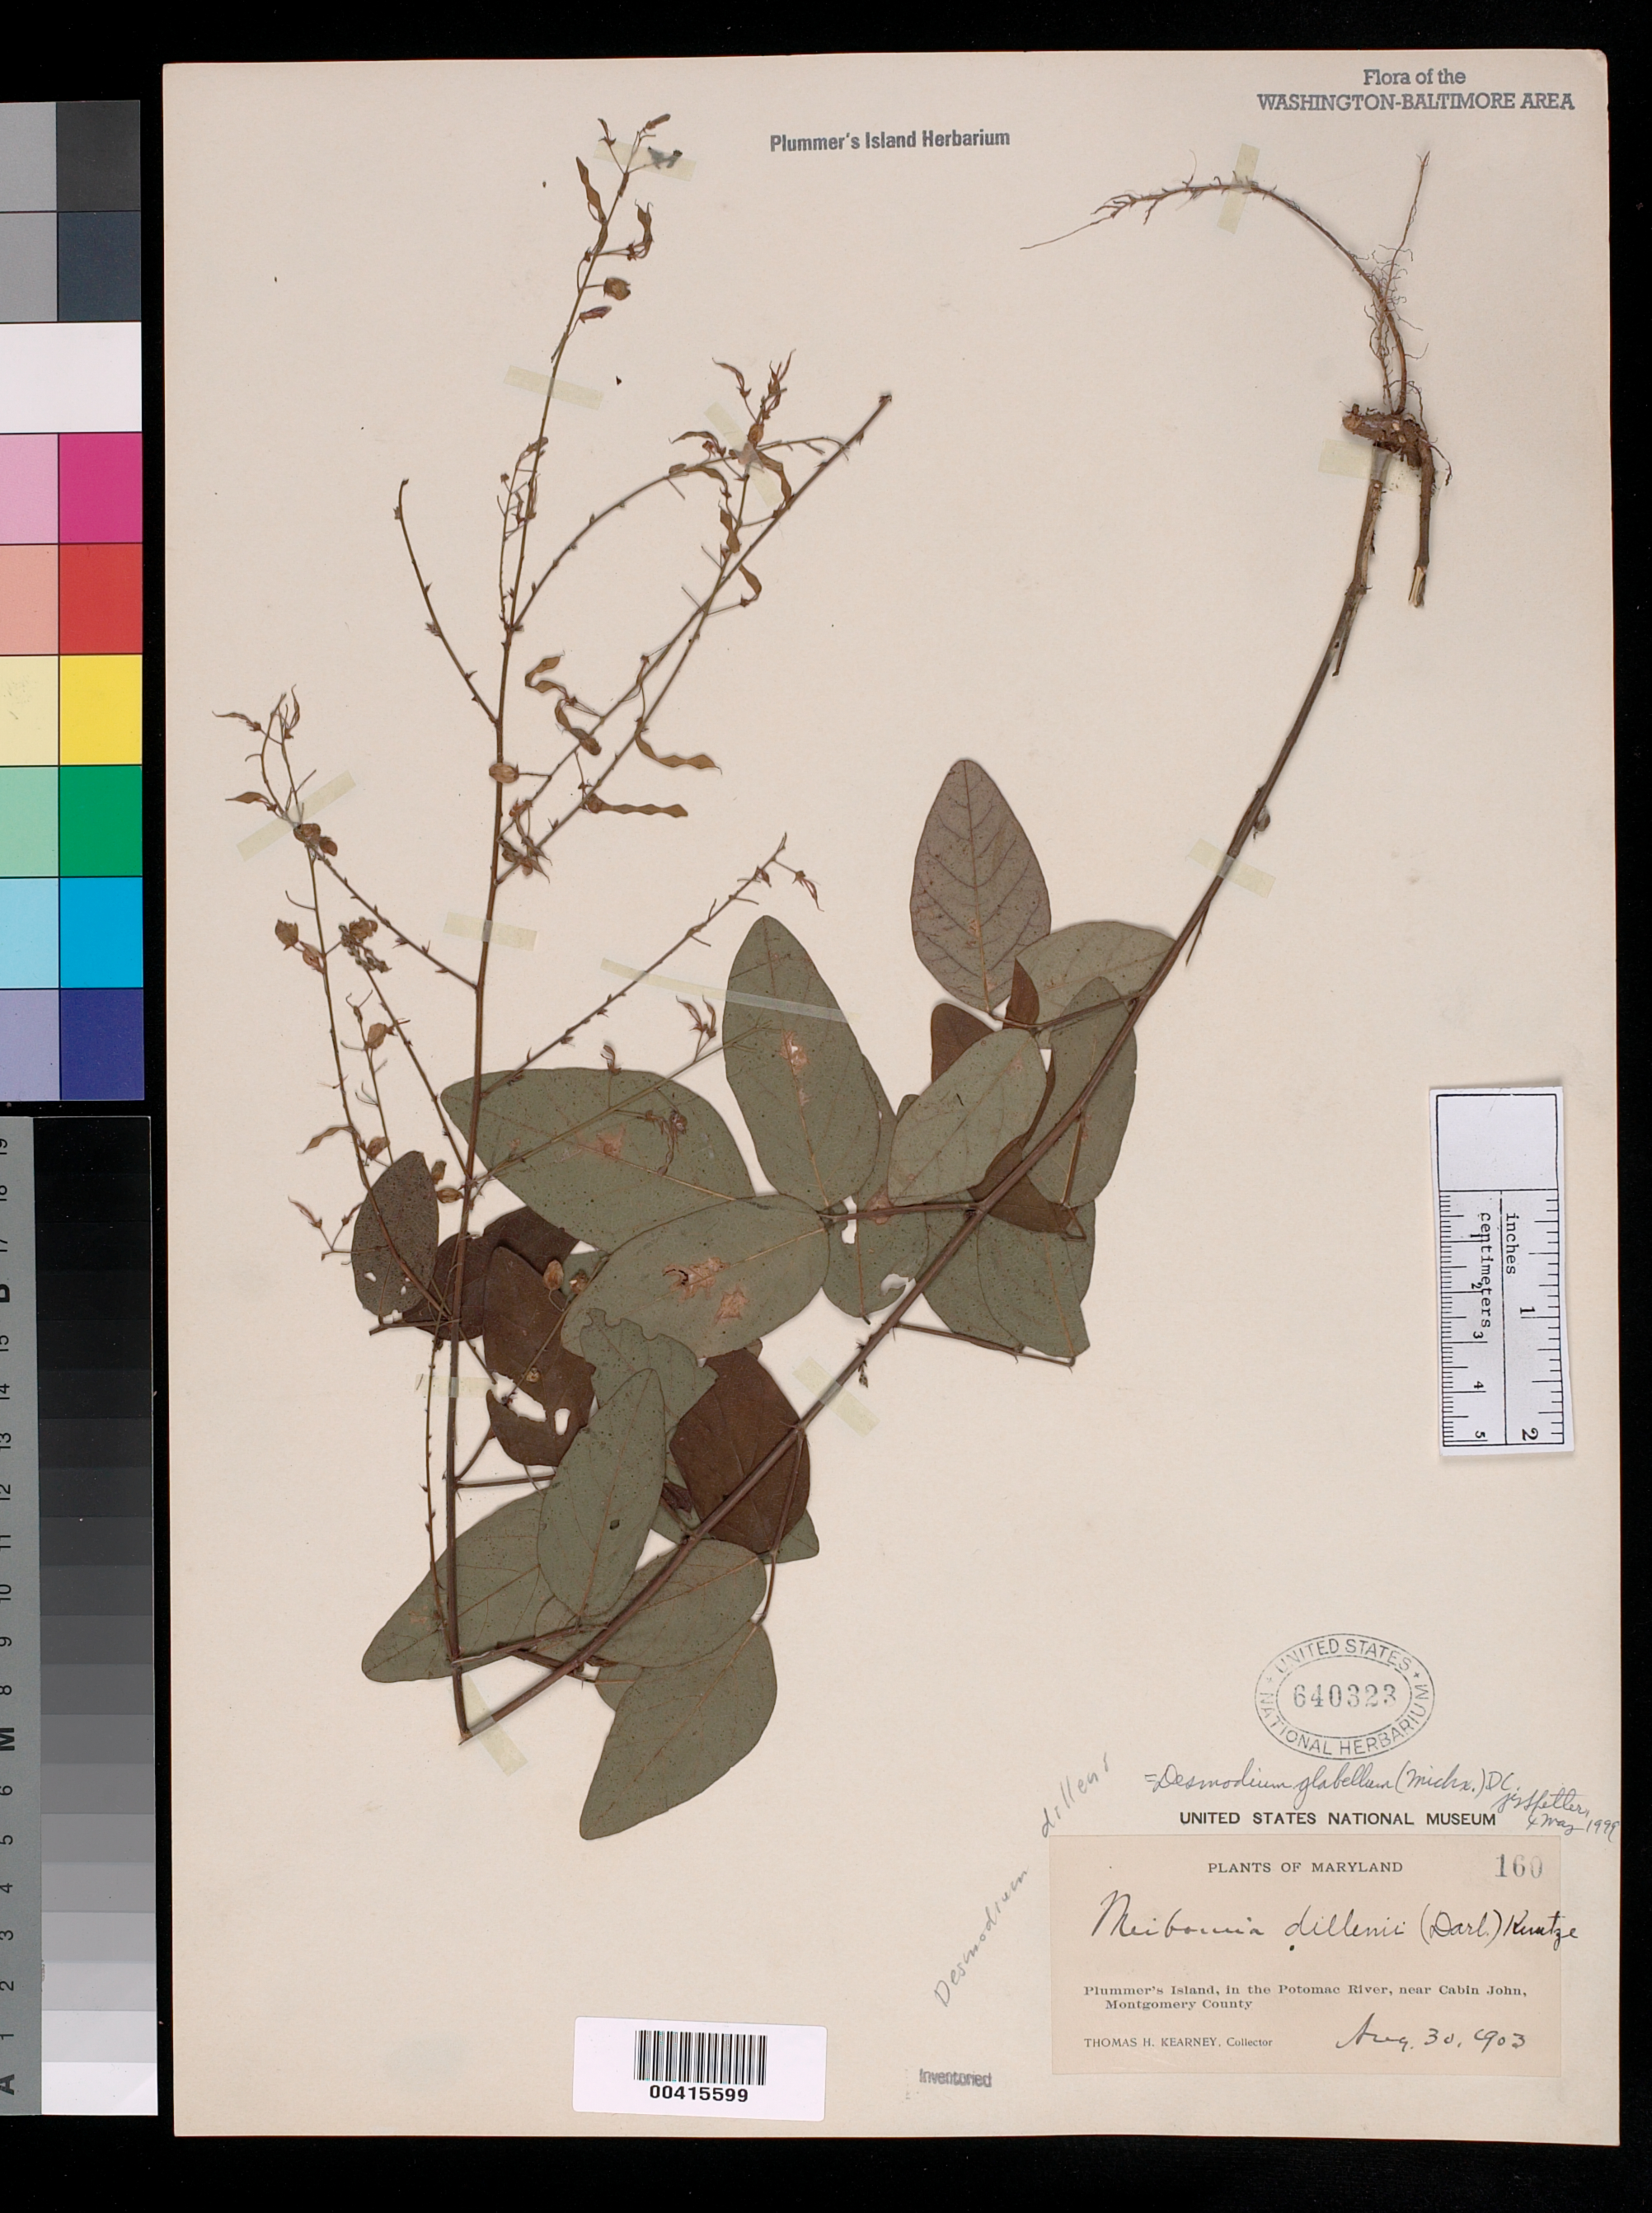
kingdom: Plantae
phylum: Tracheophyta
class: Magnoliopsida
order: Fabales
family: Fabaceae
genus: Desmodium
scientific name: Desmodium glabellum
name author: (Michx.) DC.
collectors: T. H. Kearney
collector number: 160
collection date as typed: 30 Aug 1903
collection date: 1903-08-30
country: United States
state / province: Maryland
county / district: Montgomery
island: Plummers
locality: Plummer's Island, near Cabin John Plummers Island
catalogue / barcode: US 640323